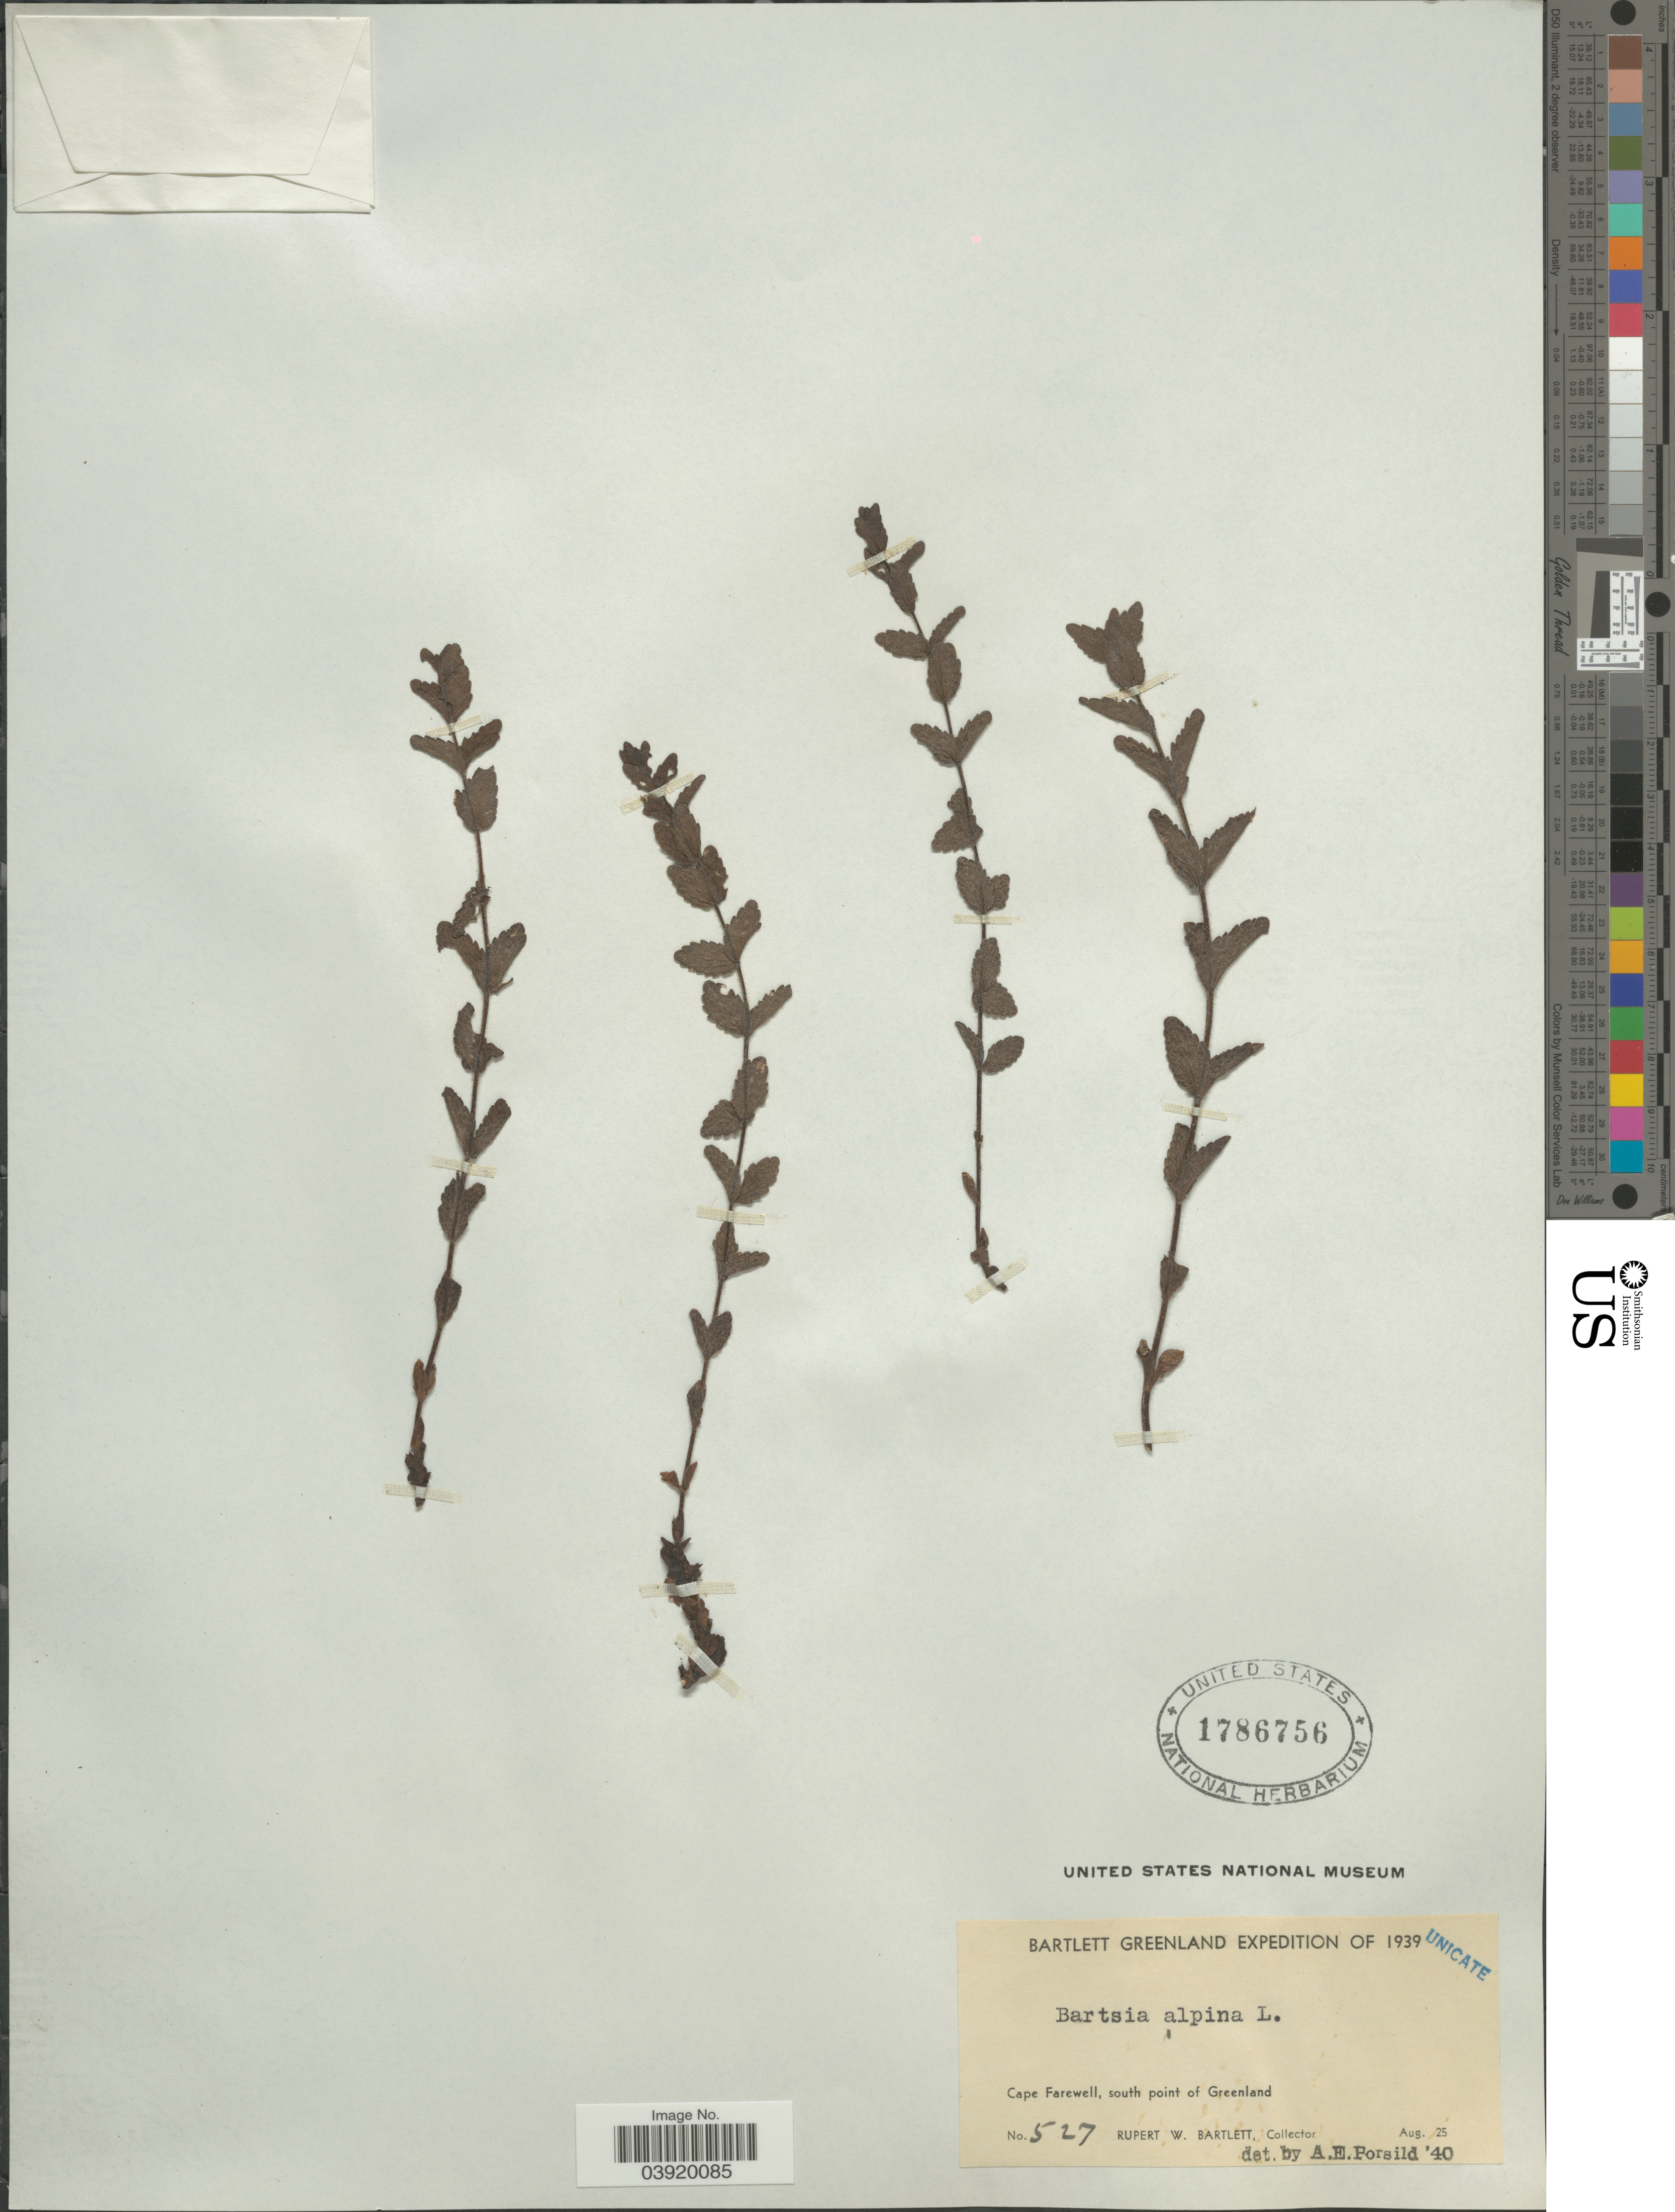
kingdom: Plantae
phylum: Tracheophyta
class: Magnoliopsida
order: Lamiales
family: Orobanchaceae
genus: Bartsia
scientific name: Bartsia alpina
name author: L.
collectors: R. W. Bartlett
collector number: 527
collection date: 1939-08-25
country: Greenland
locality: Cape Farewell, south point of Greenland.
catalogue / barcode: US 1786756